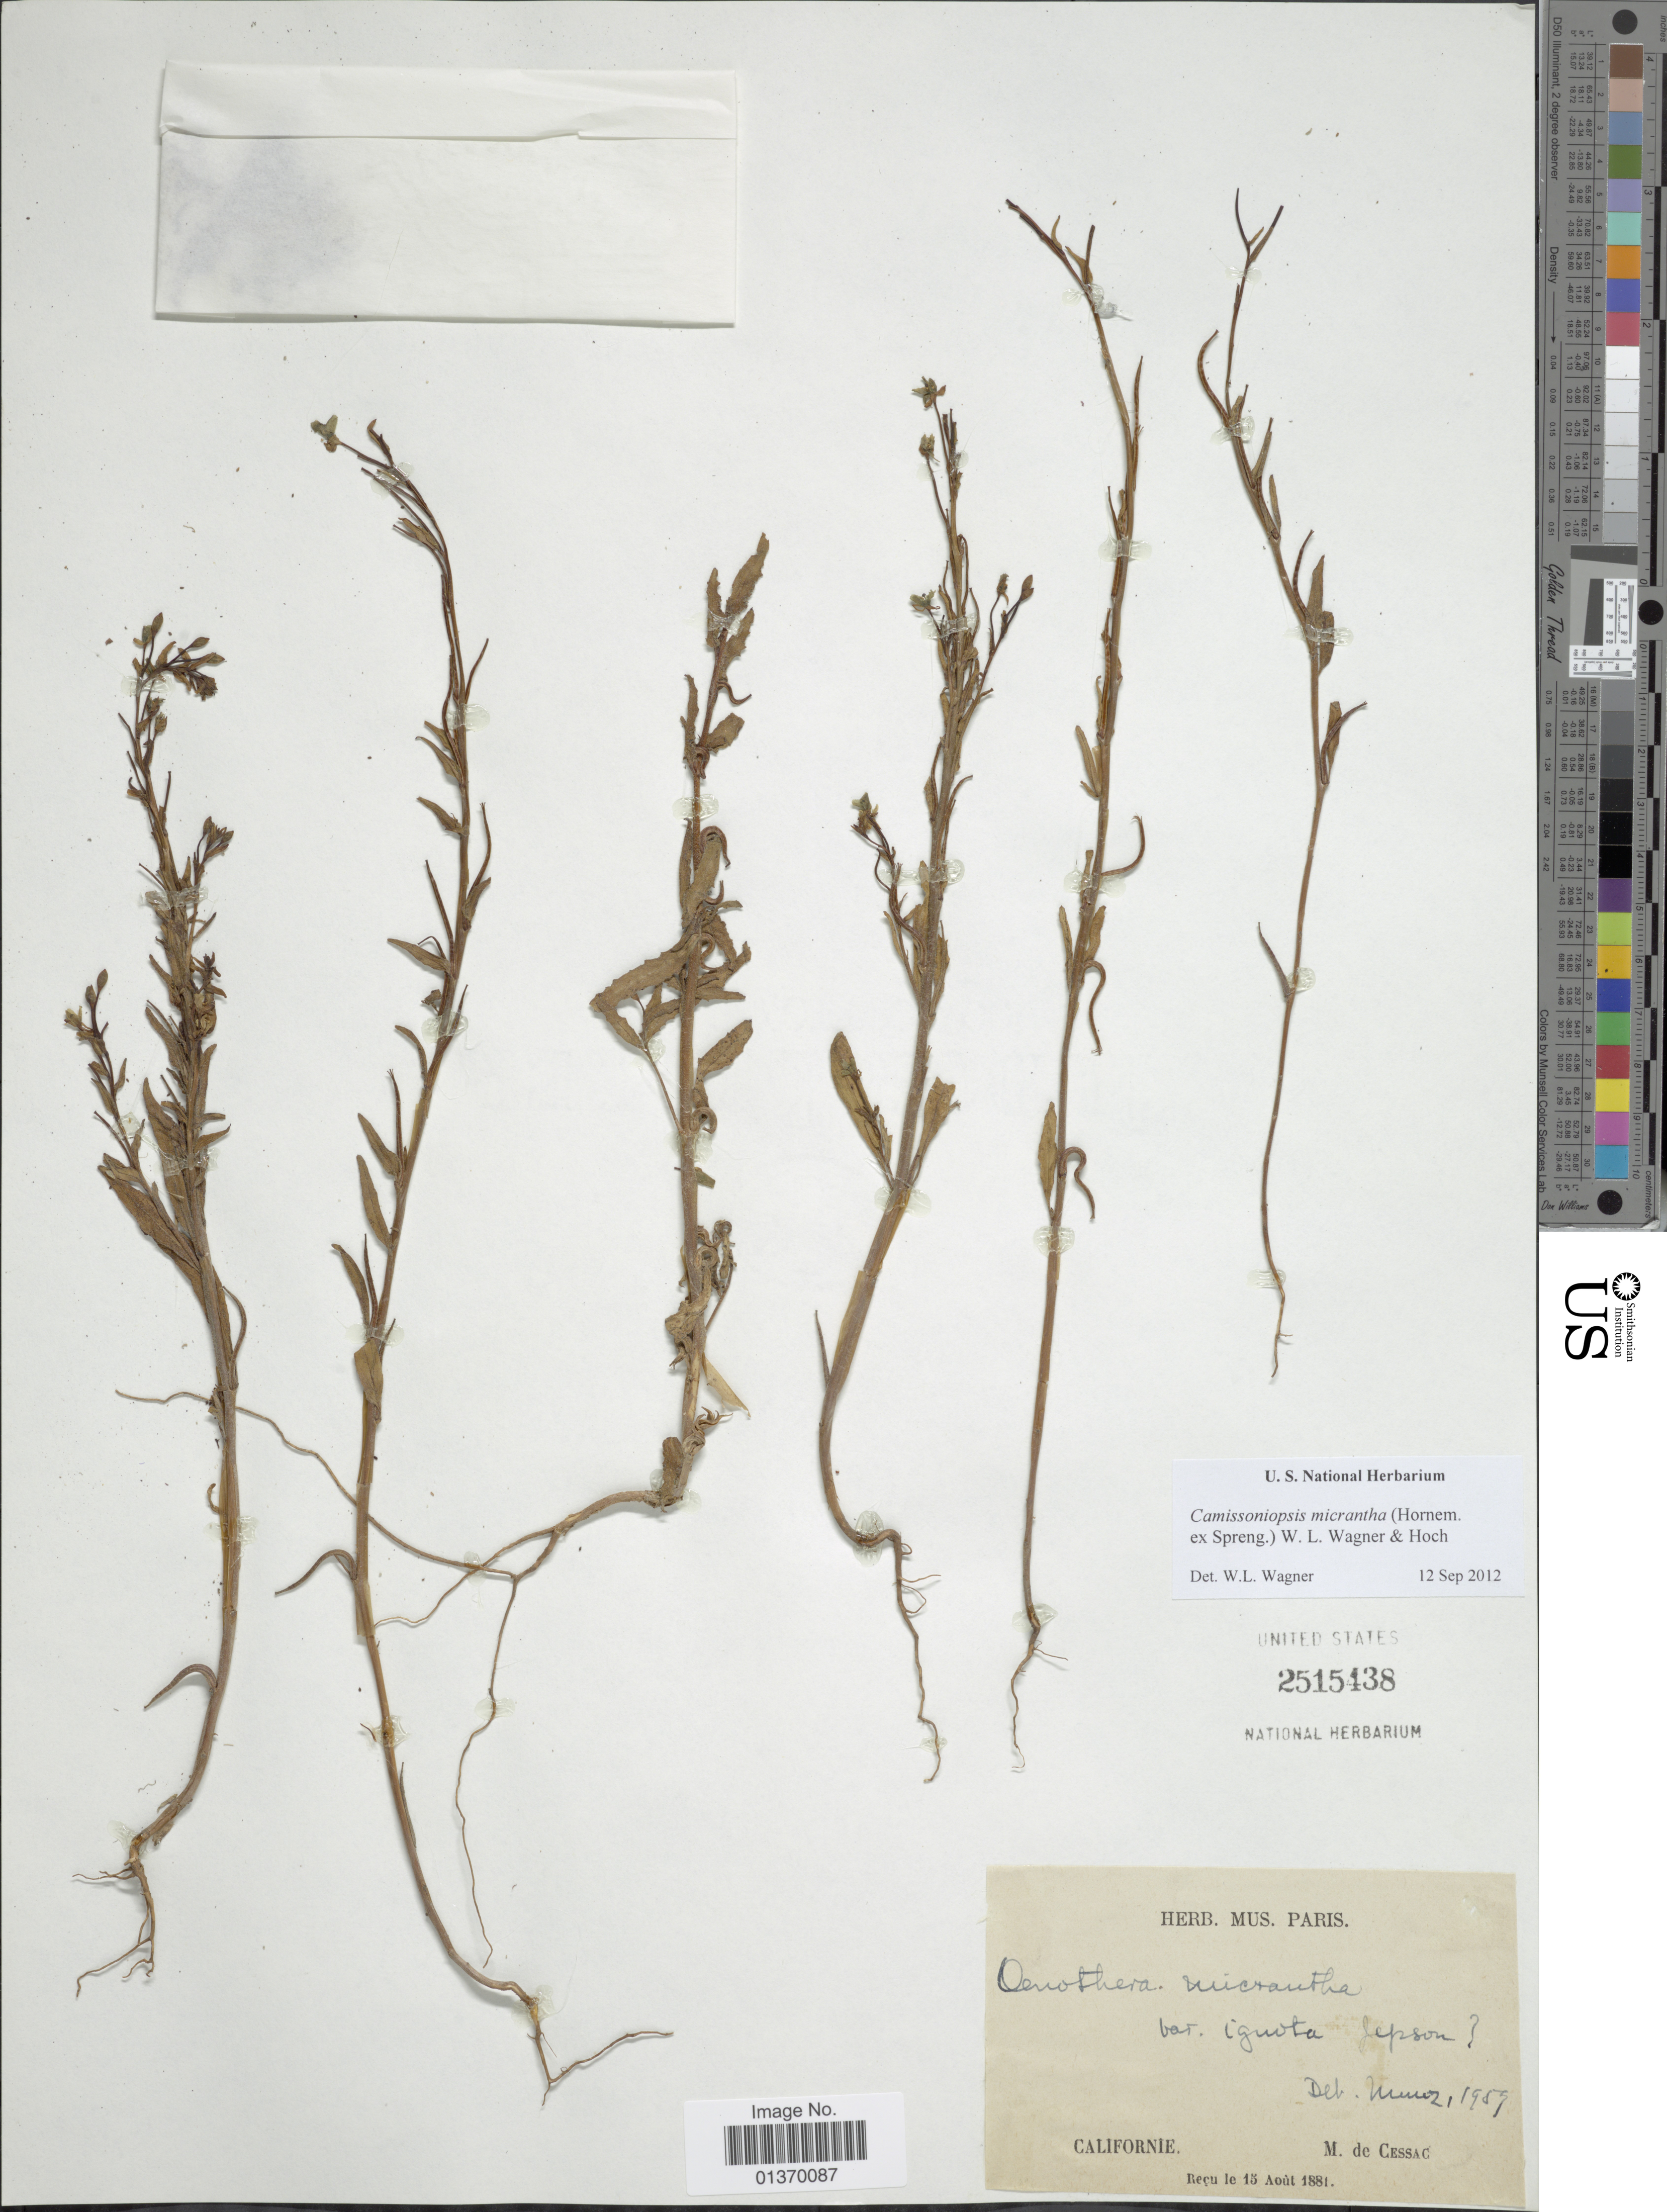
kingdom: Plantae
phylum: Tracheophyta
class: Magnoliopsida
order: Myrtales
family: Onagraceae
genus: Camissoniopsis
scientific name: Camissoniopsis micrantha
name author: (Hornem. ex Spreng.) W.L. Wagner & Hoch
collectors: -. de Cessac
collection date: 1881-08-15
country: United States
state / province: California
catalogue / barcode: US 2515438